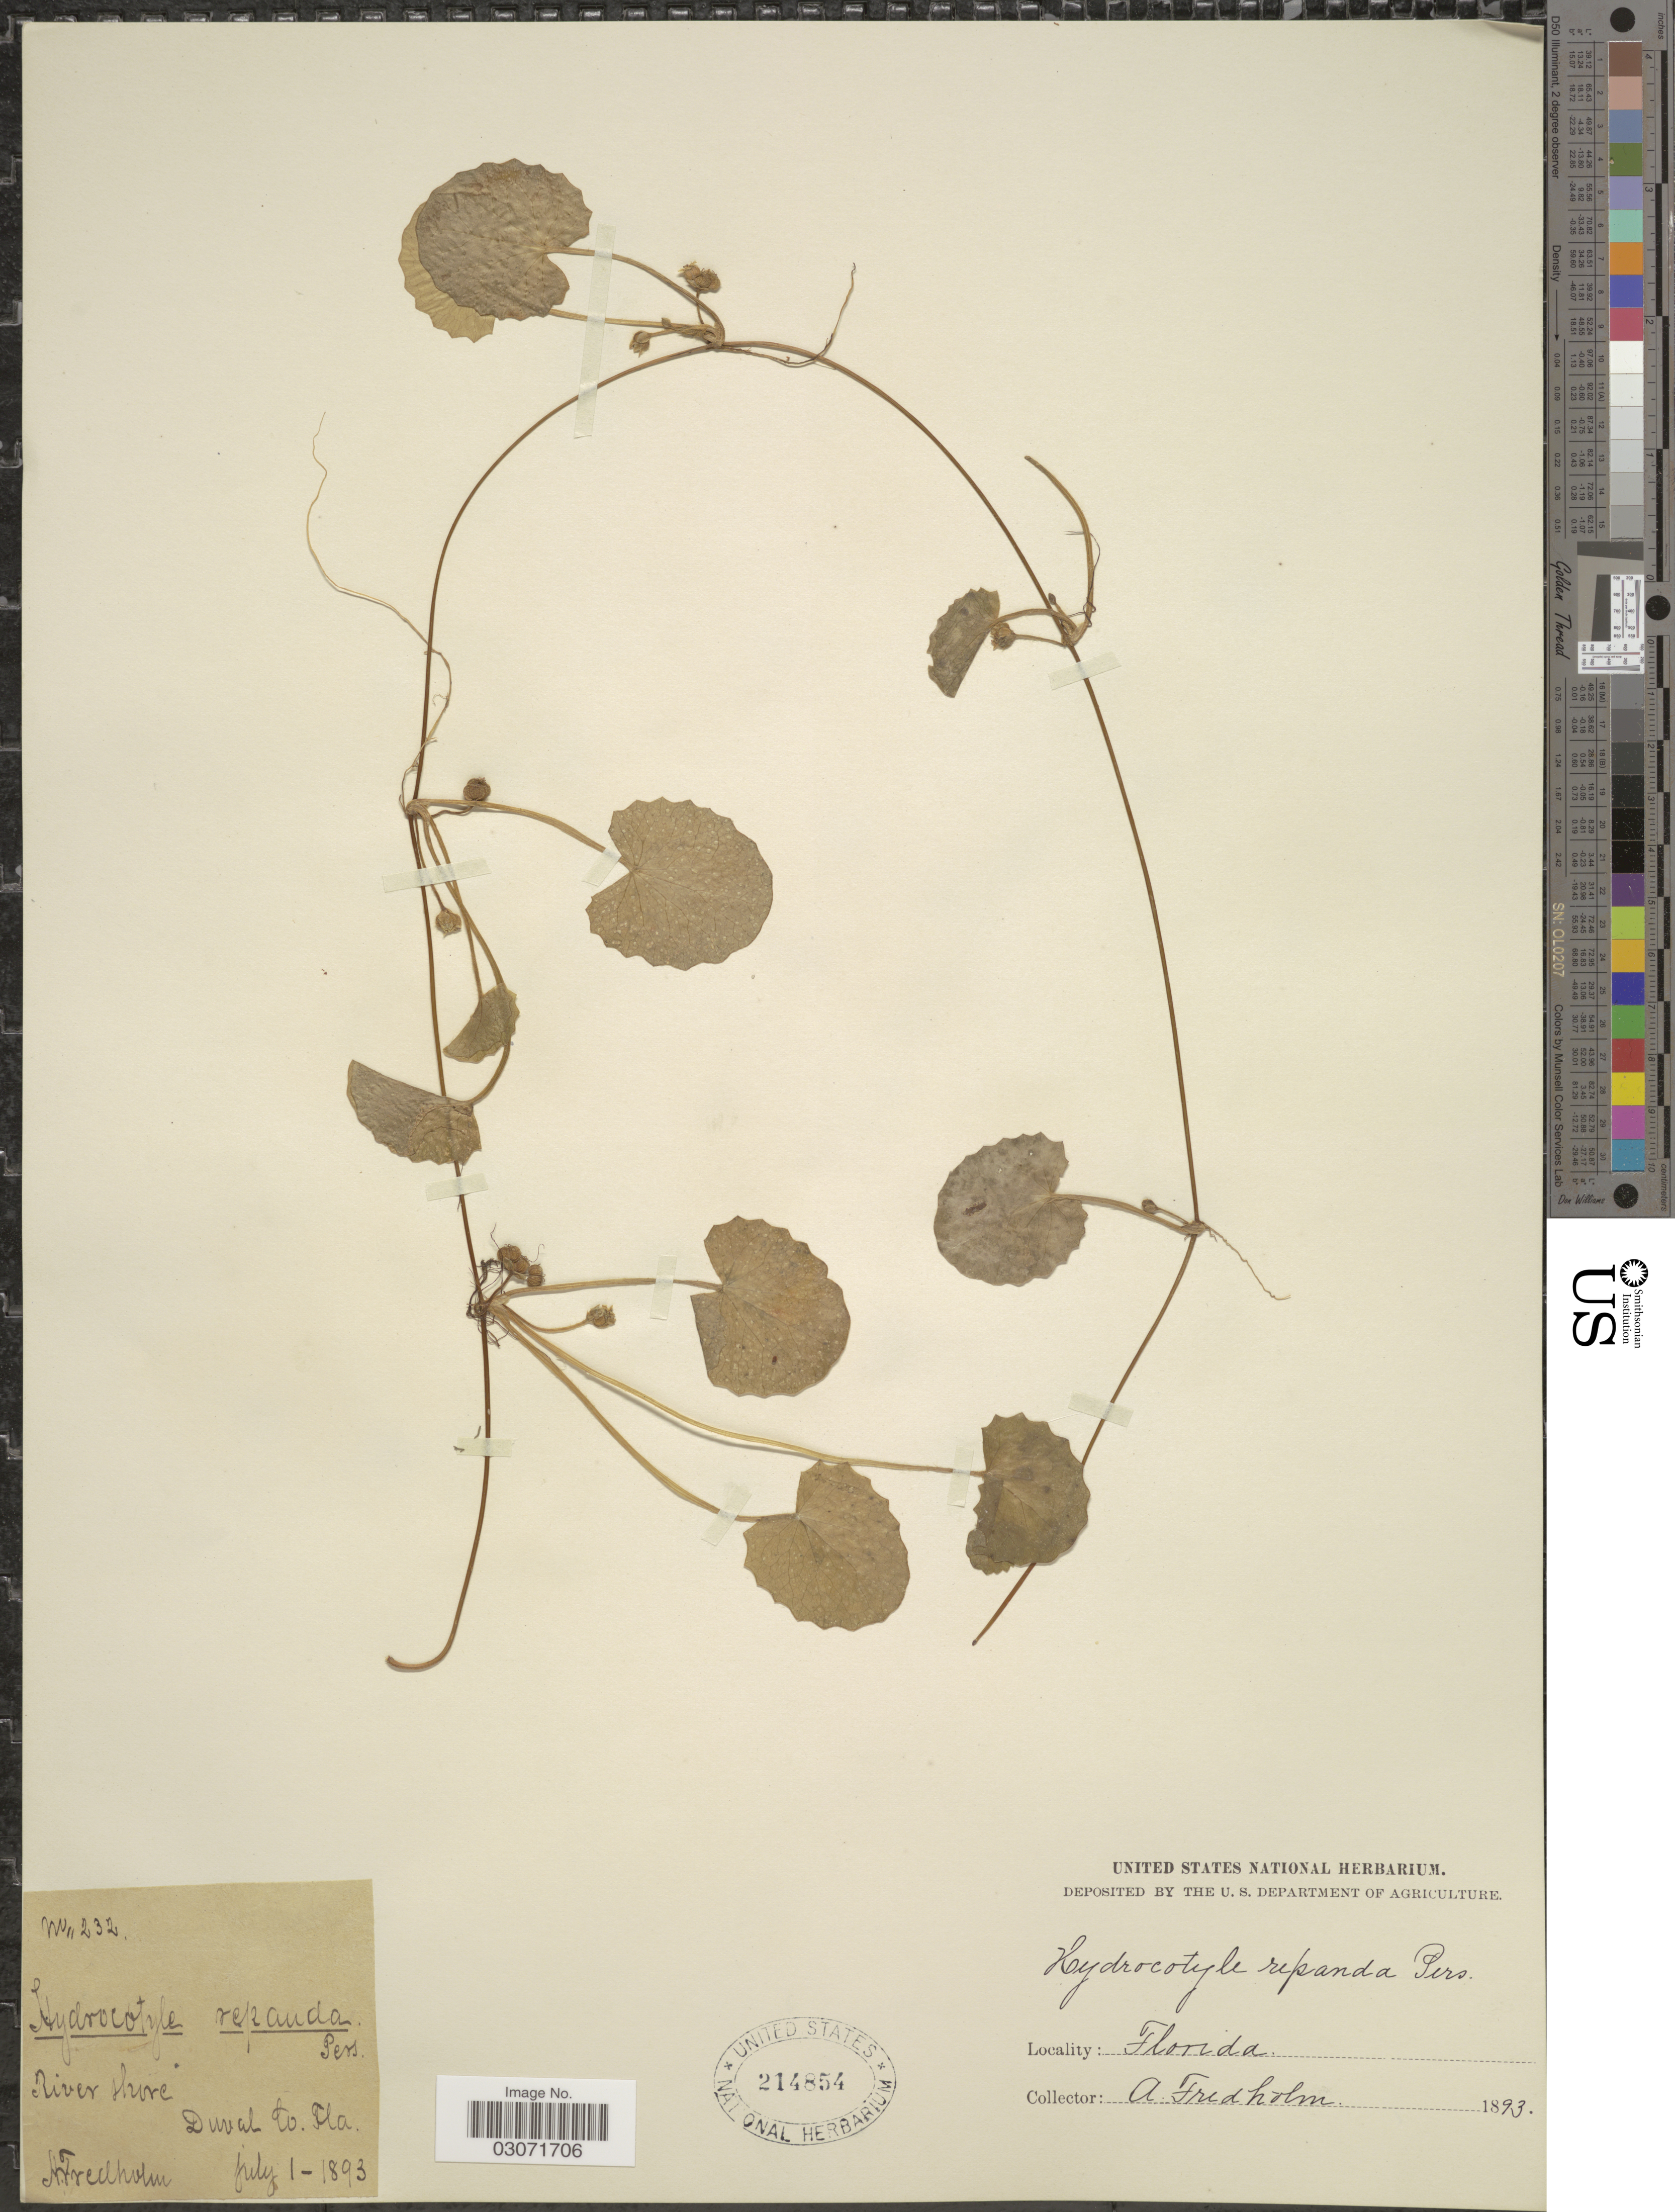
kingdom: Plantae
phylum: Tracheophyta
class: Magnoliopsida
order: Apiales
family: Apiaceae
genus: Centella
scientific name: Centella asiatica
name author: (L.) Urb.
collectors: A. Fredholm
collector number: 232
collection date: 1893-07-01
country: United States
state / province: Florida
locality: River shore. Duval Co. Fla.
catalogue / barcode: US 214854